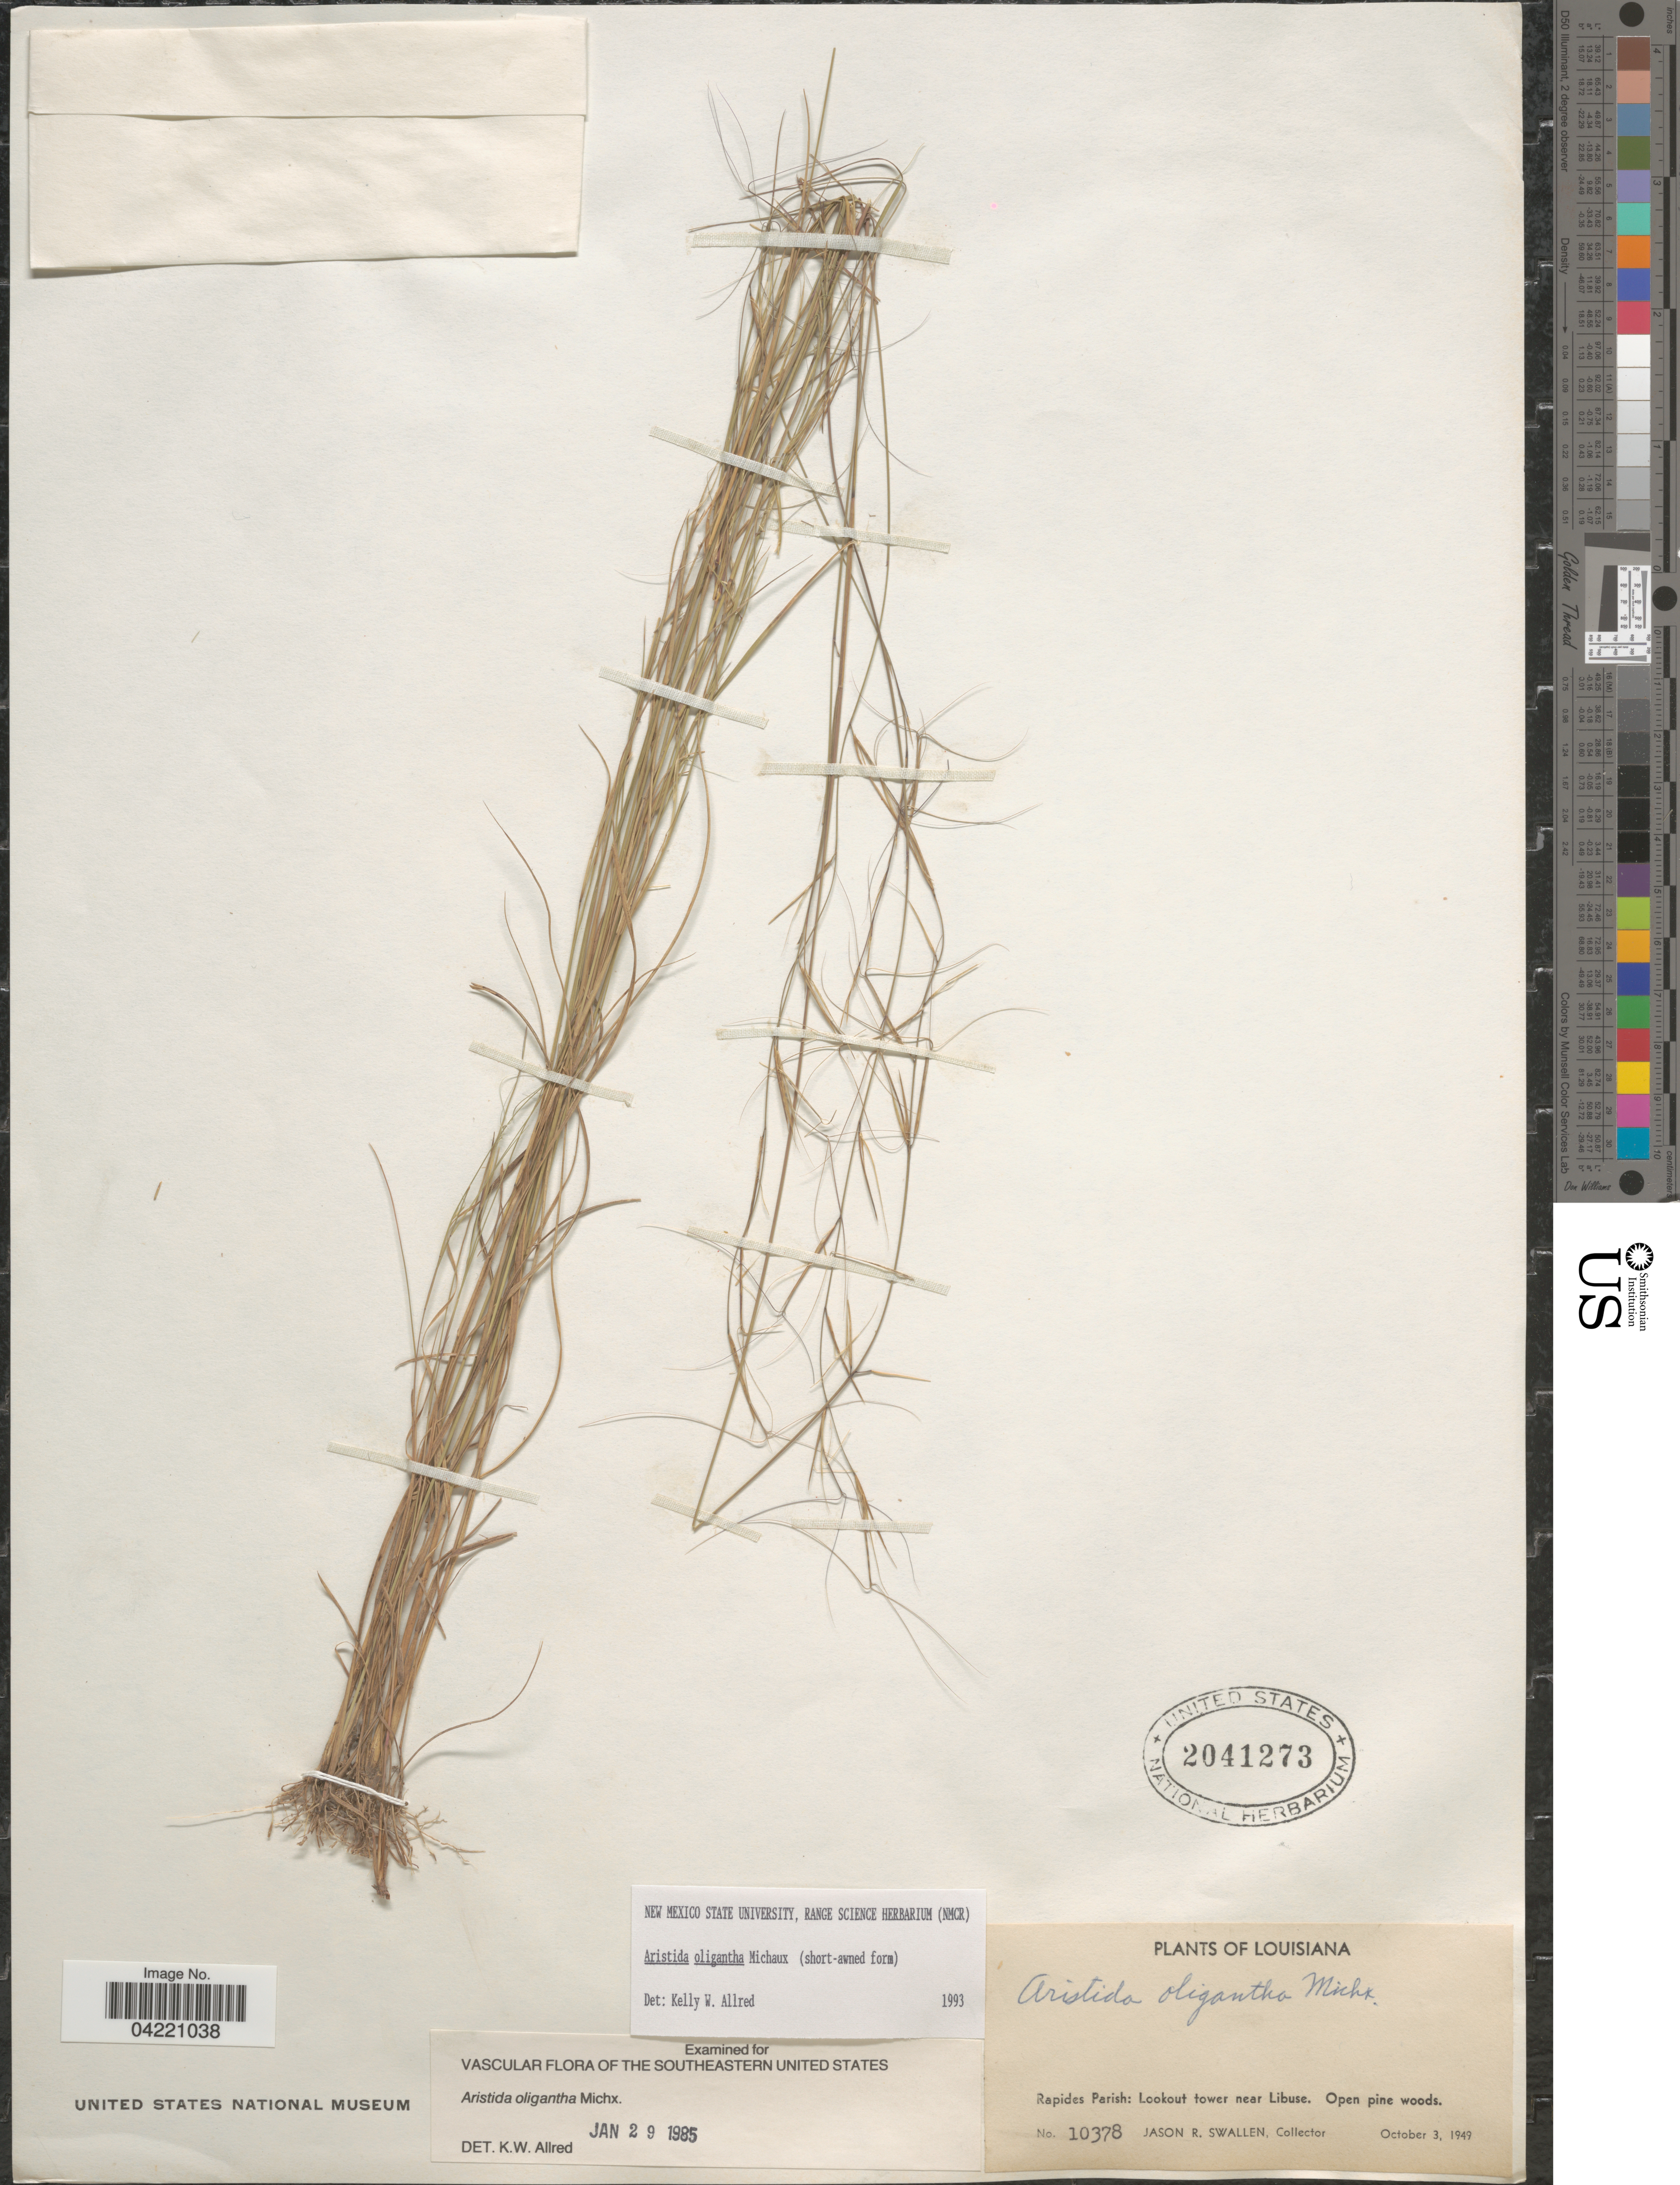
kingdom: Plantae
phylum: Tracheophyta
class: Liliopsida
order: Poales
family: Poaceae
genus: Aristida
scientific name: Aristida oligantha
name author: Michx.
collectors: J. R. Swallen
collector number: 10378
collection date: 1949-10-03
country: United States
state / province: Louisiana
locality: Rapides Parish: Lookout tower near Libuse.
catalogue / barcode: US 2041273